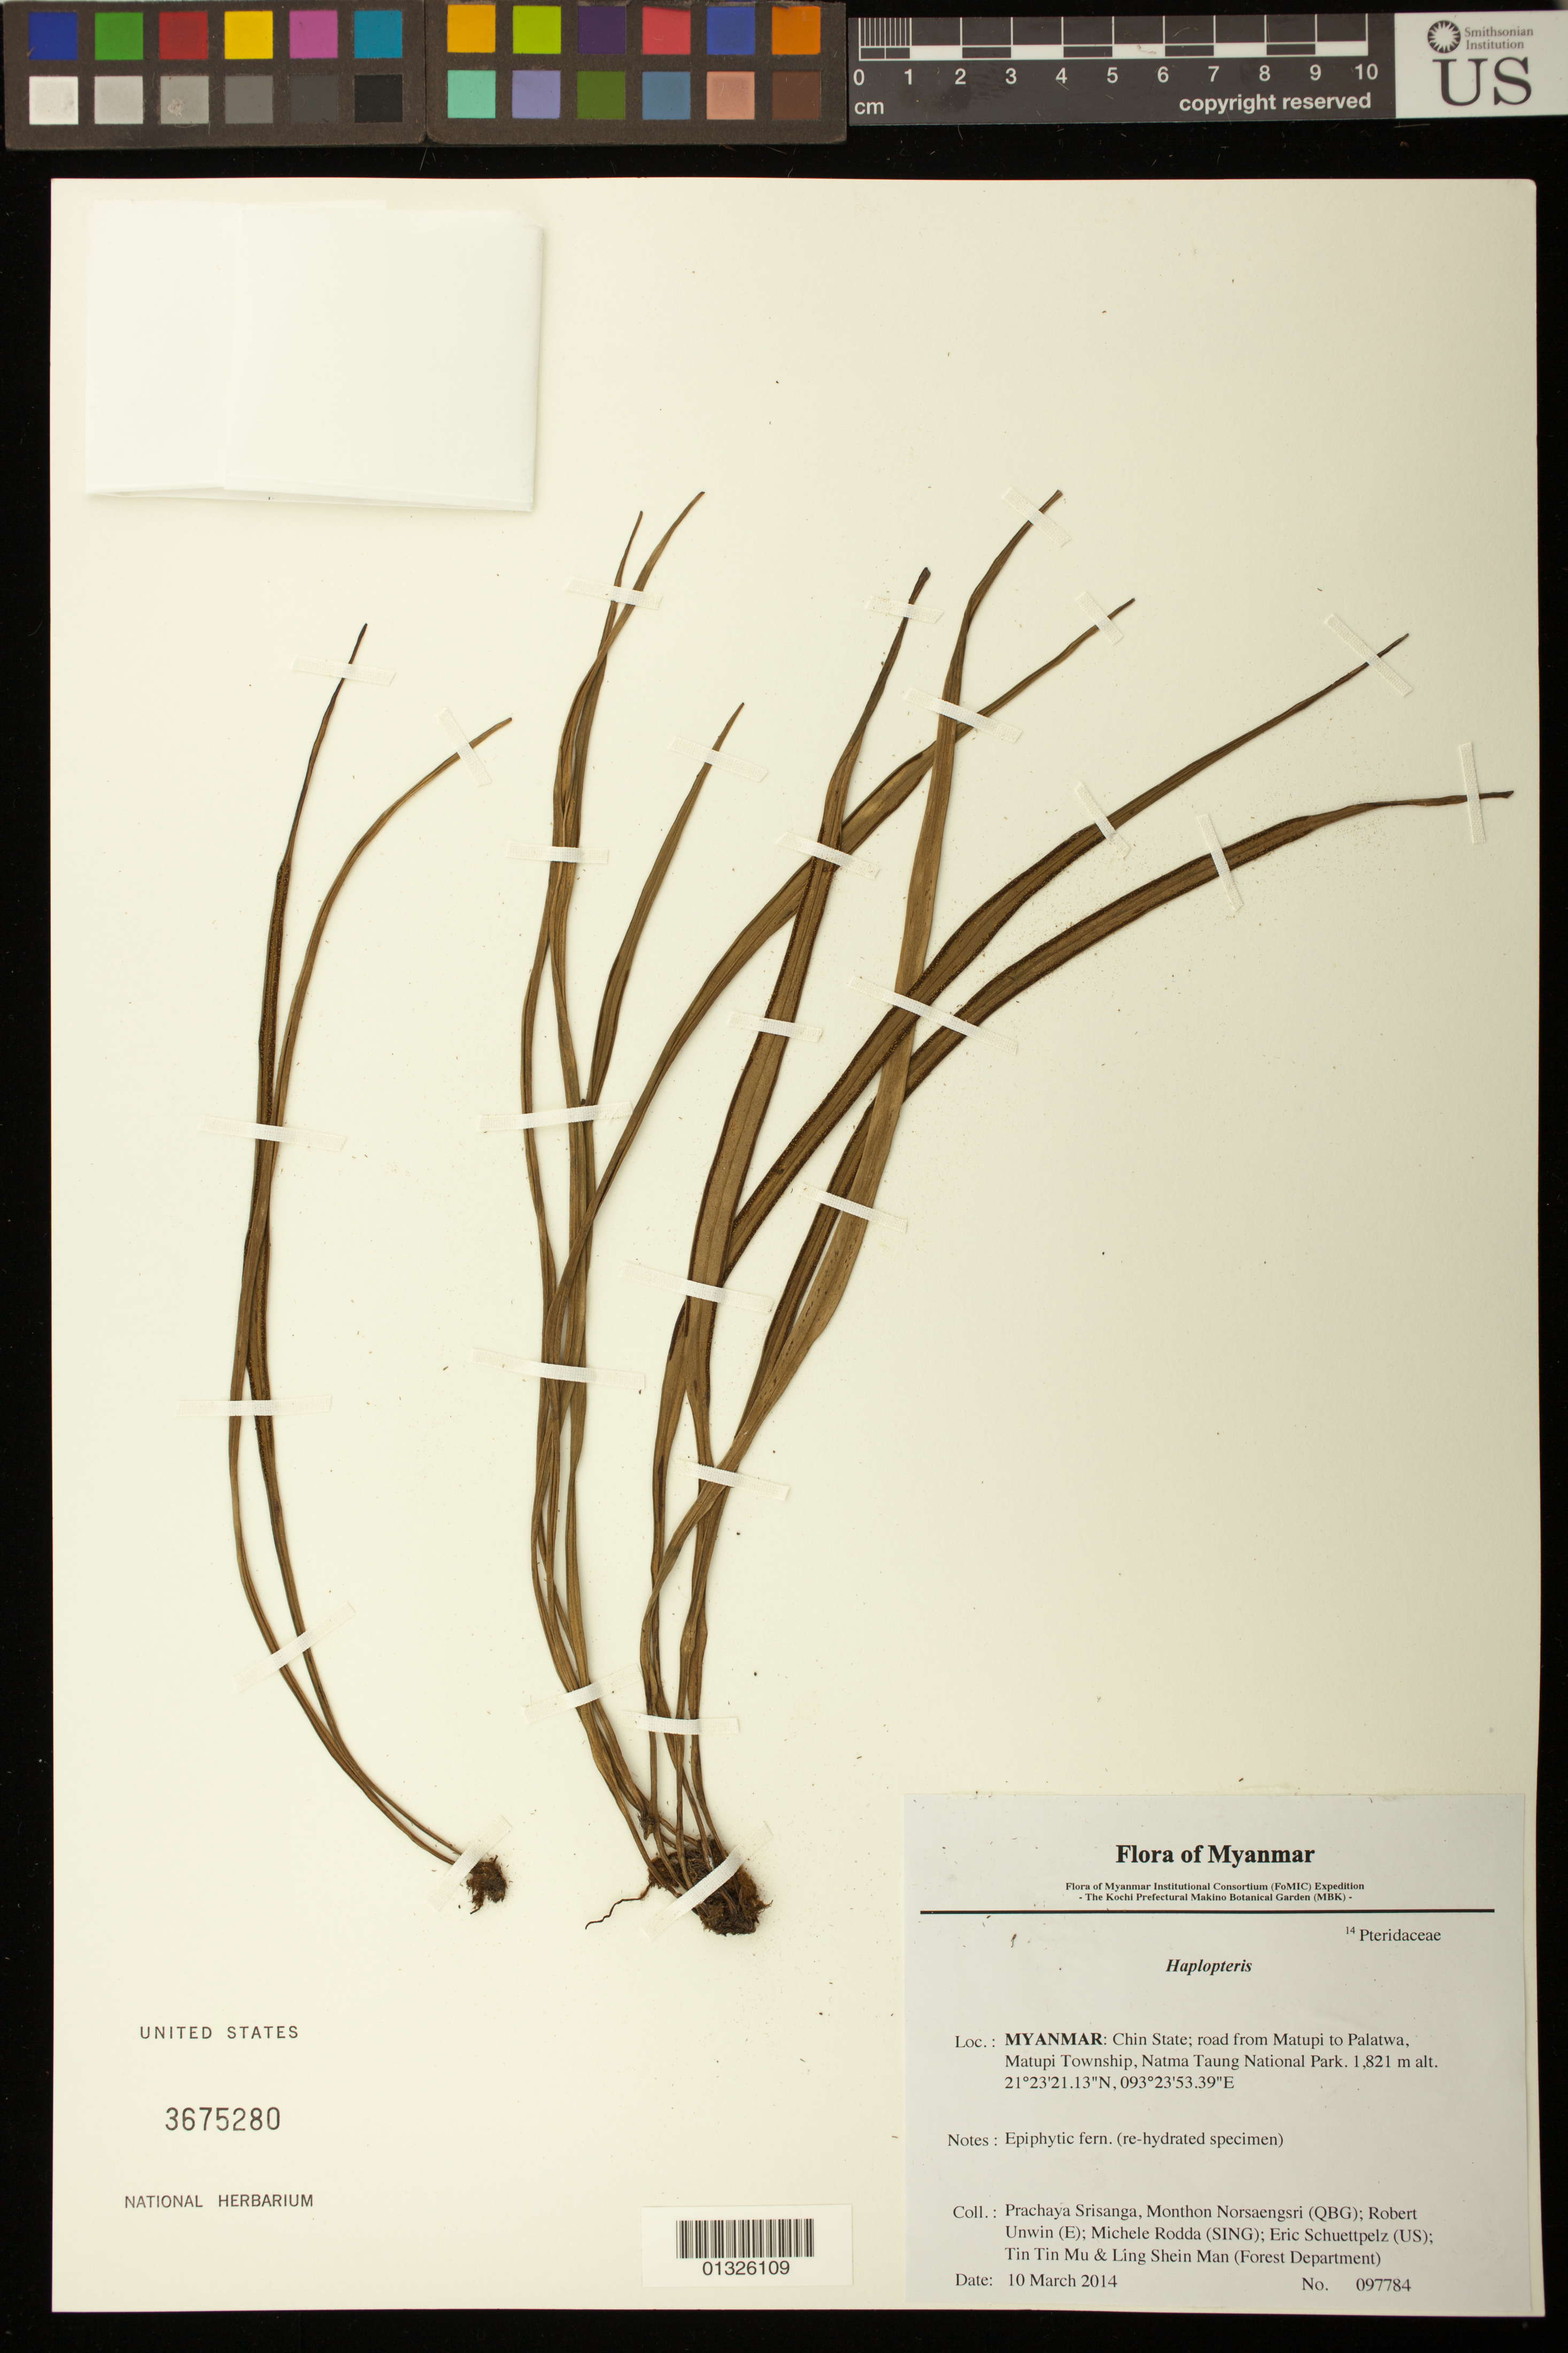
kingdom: Plantae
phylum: Tracheophyta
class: Polypodiopsida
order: Polypodiales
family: Pteridaceae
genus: Haplopteris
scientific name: Haplopteris sp.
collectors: P. Srisanga, M. Norsaengsri, R. Unwin, M. Rodda, E. Schuettpelz, Tin Tin Mu & Ling Shein Man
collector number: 97784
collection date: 2014-03-10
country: Myanmar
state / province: Chin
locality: Road from Matupi to Palatwa, Matupi Township, Natma Taung National Park.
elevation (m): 1821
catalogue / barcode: US 3675280